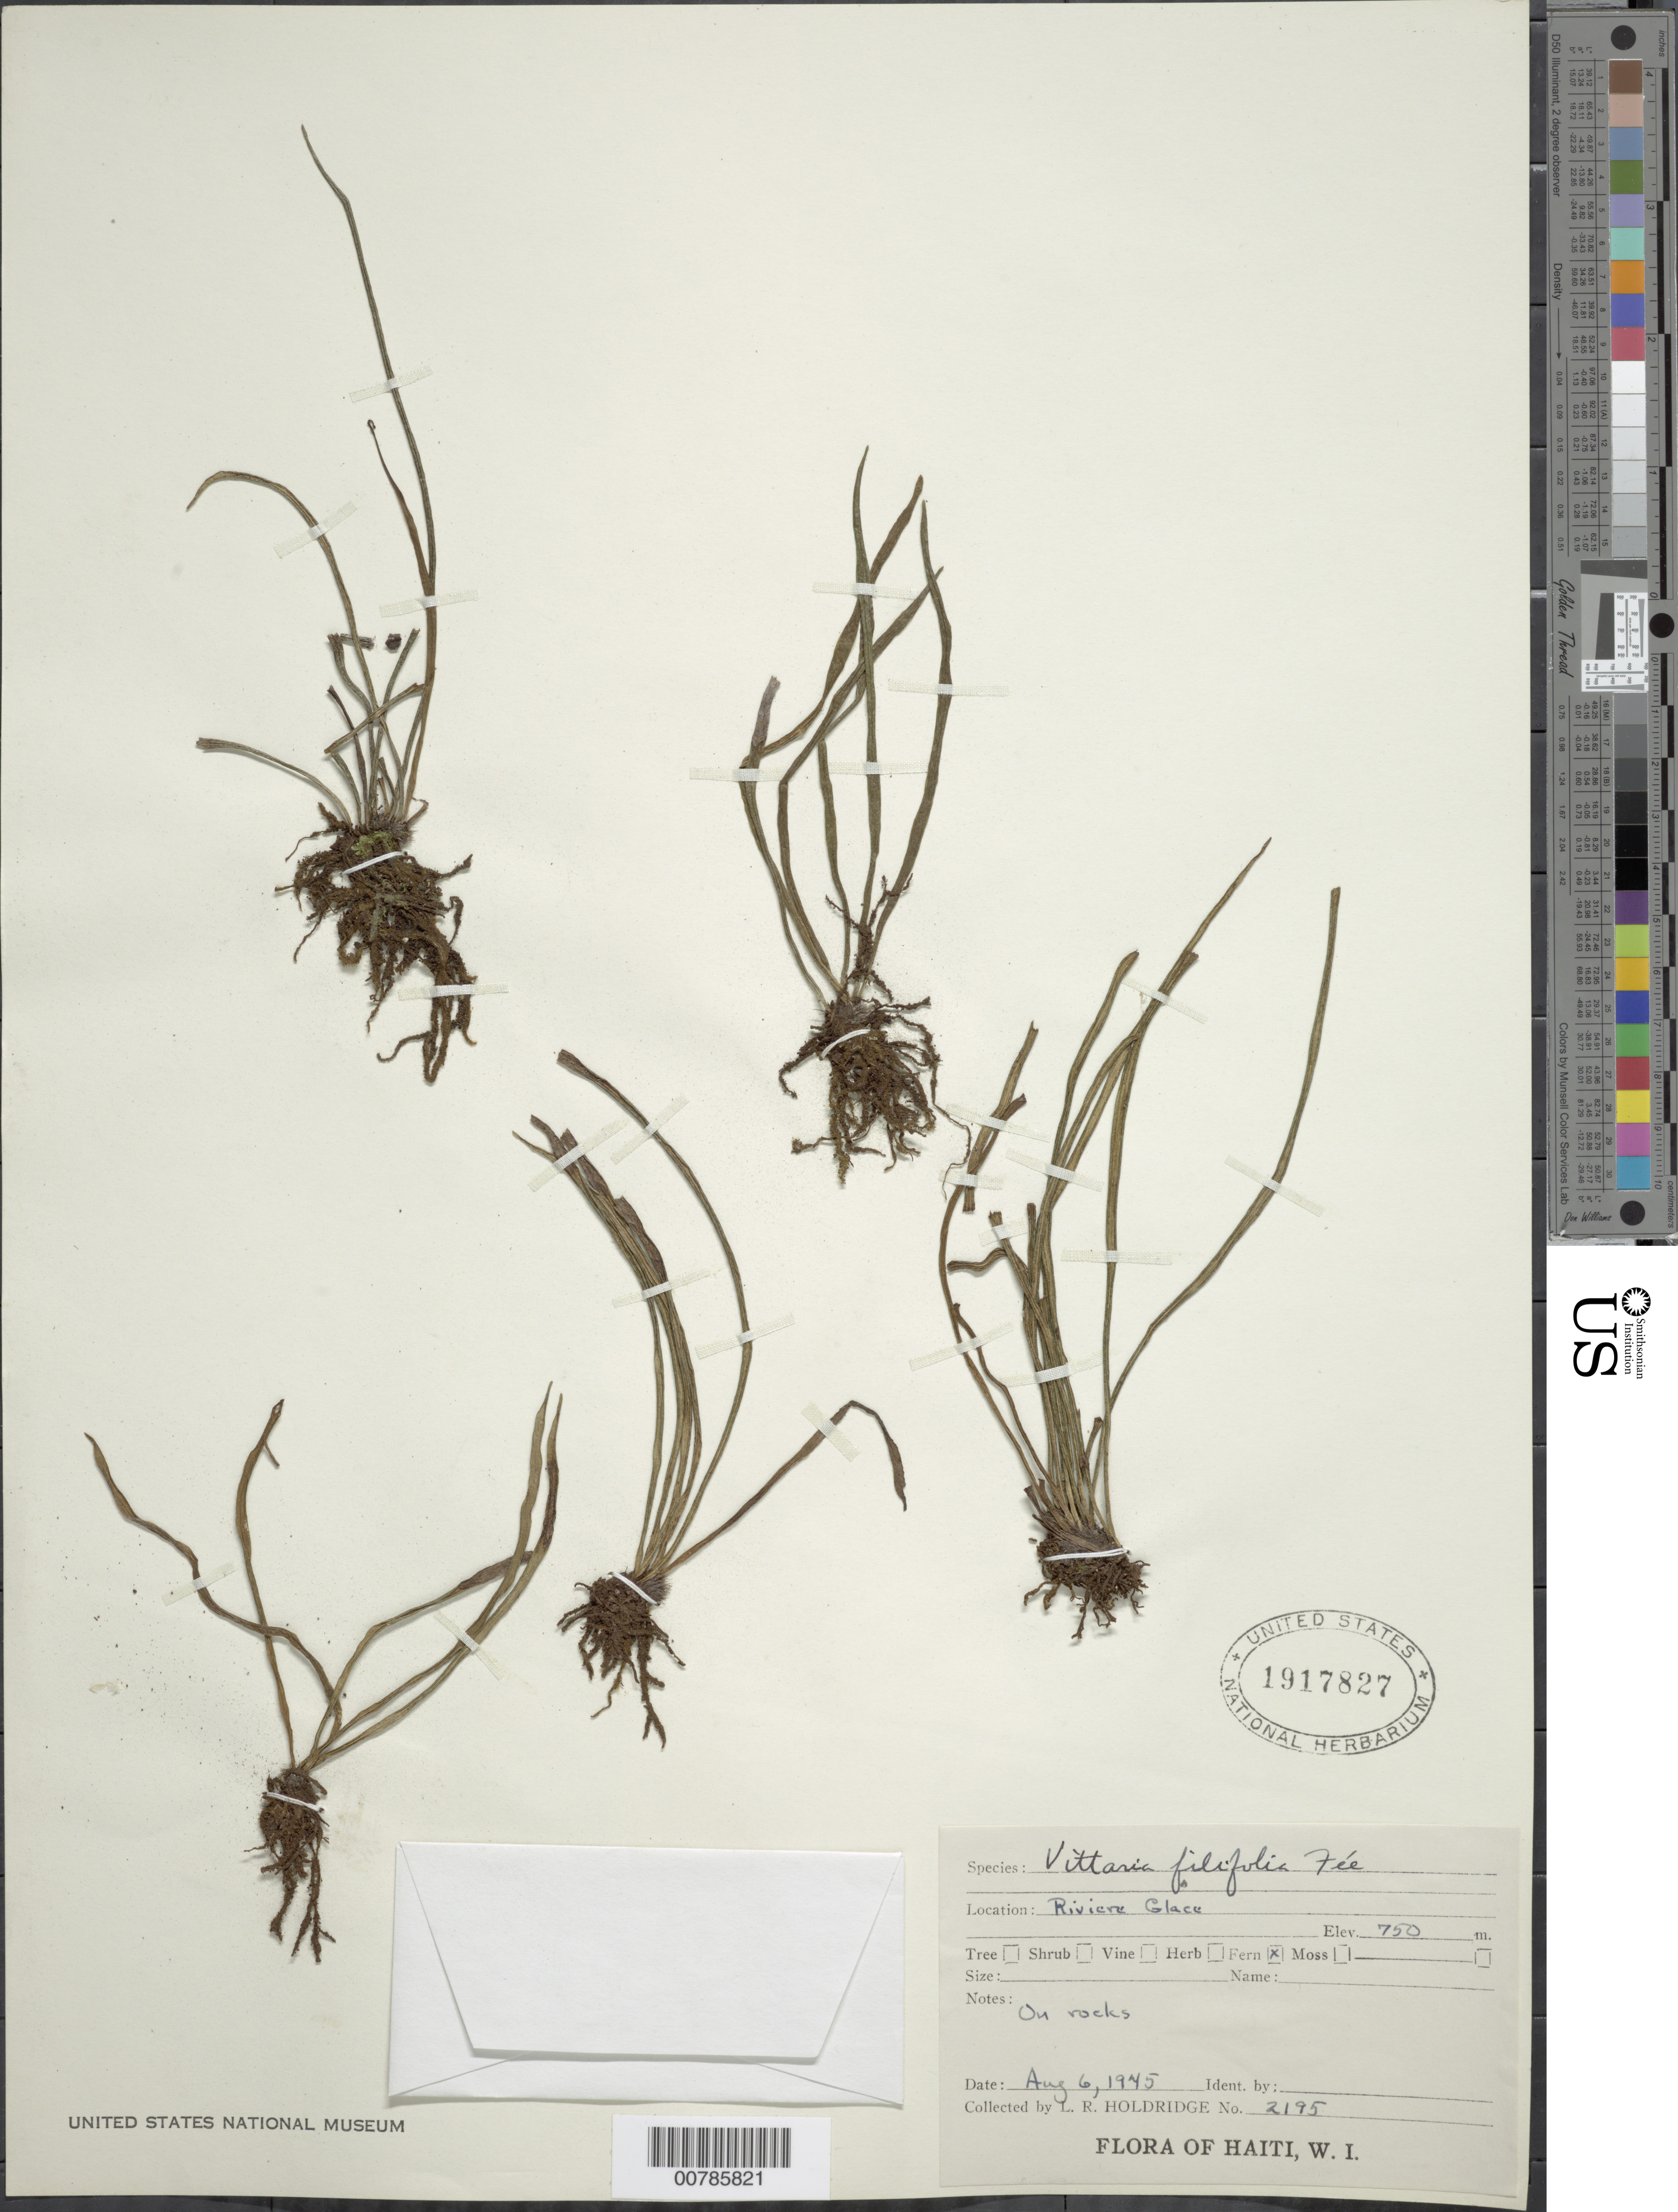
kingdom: Plantae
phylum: Tracheophyta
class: Polypodiopsida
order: Polypodiales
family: Pteridaceae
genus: Vittaria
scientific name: Vittaria graminifolia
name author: Kaulf.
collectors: L. Holdridge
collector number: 2195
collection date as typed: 06 Aug 1945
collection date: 1945-08-06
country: Haiti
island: Hispaniola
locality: Riviere Glace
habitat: On rocks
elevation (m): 750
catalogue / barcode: US 1917827